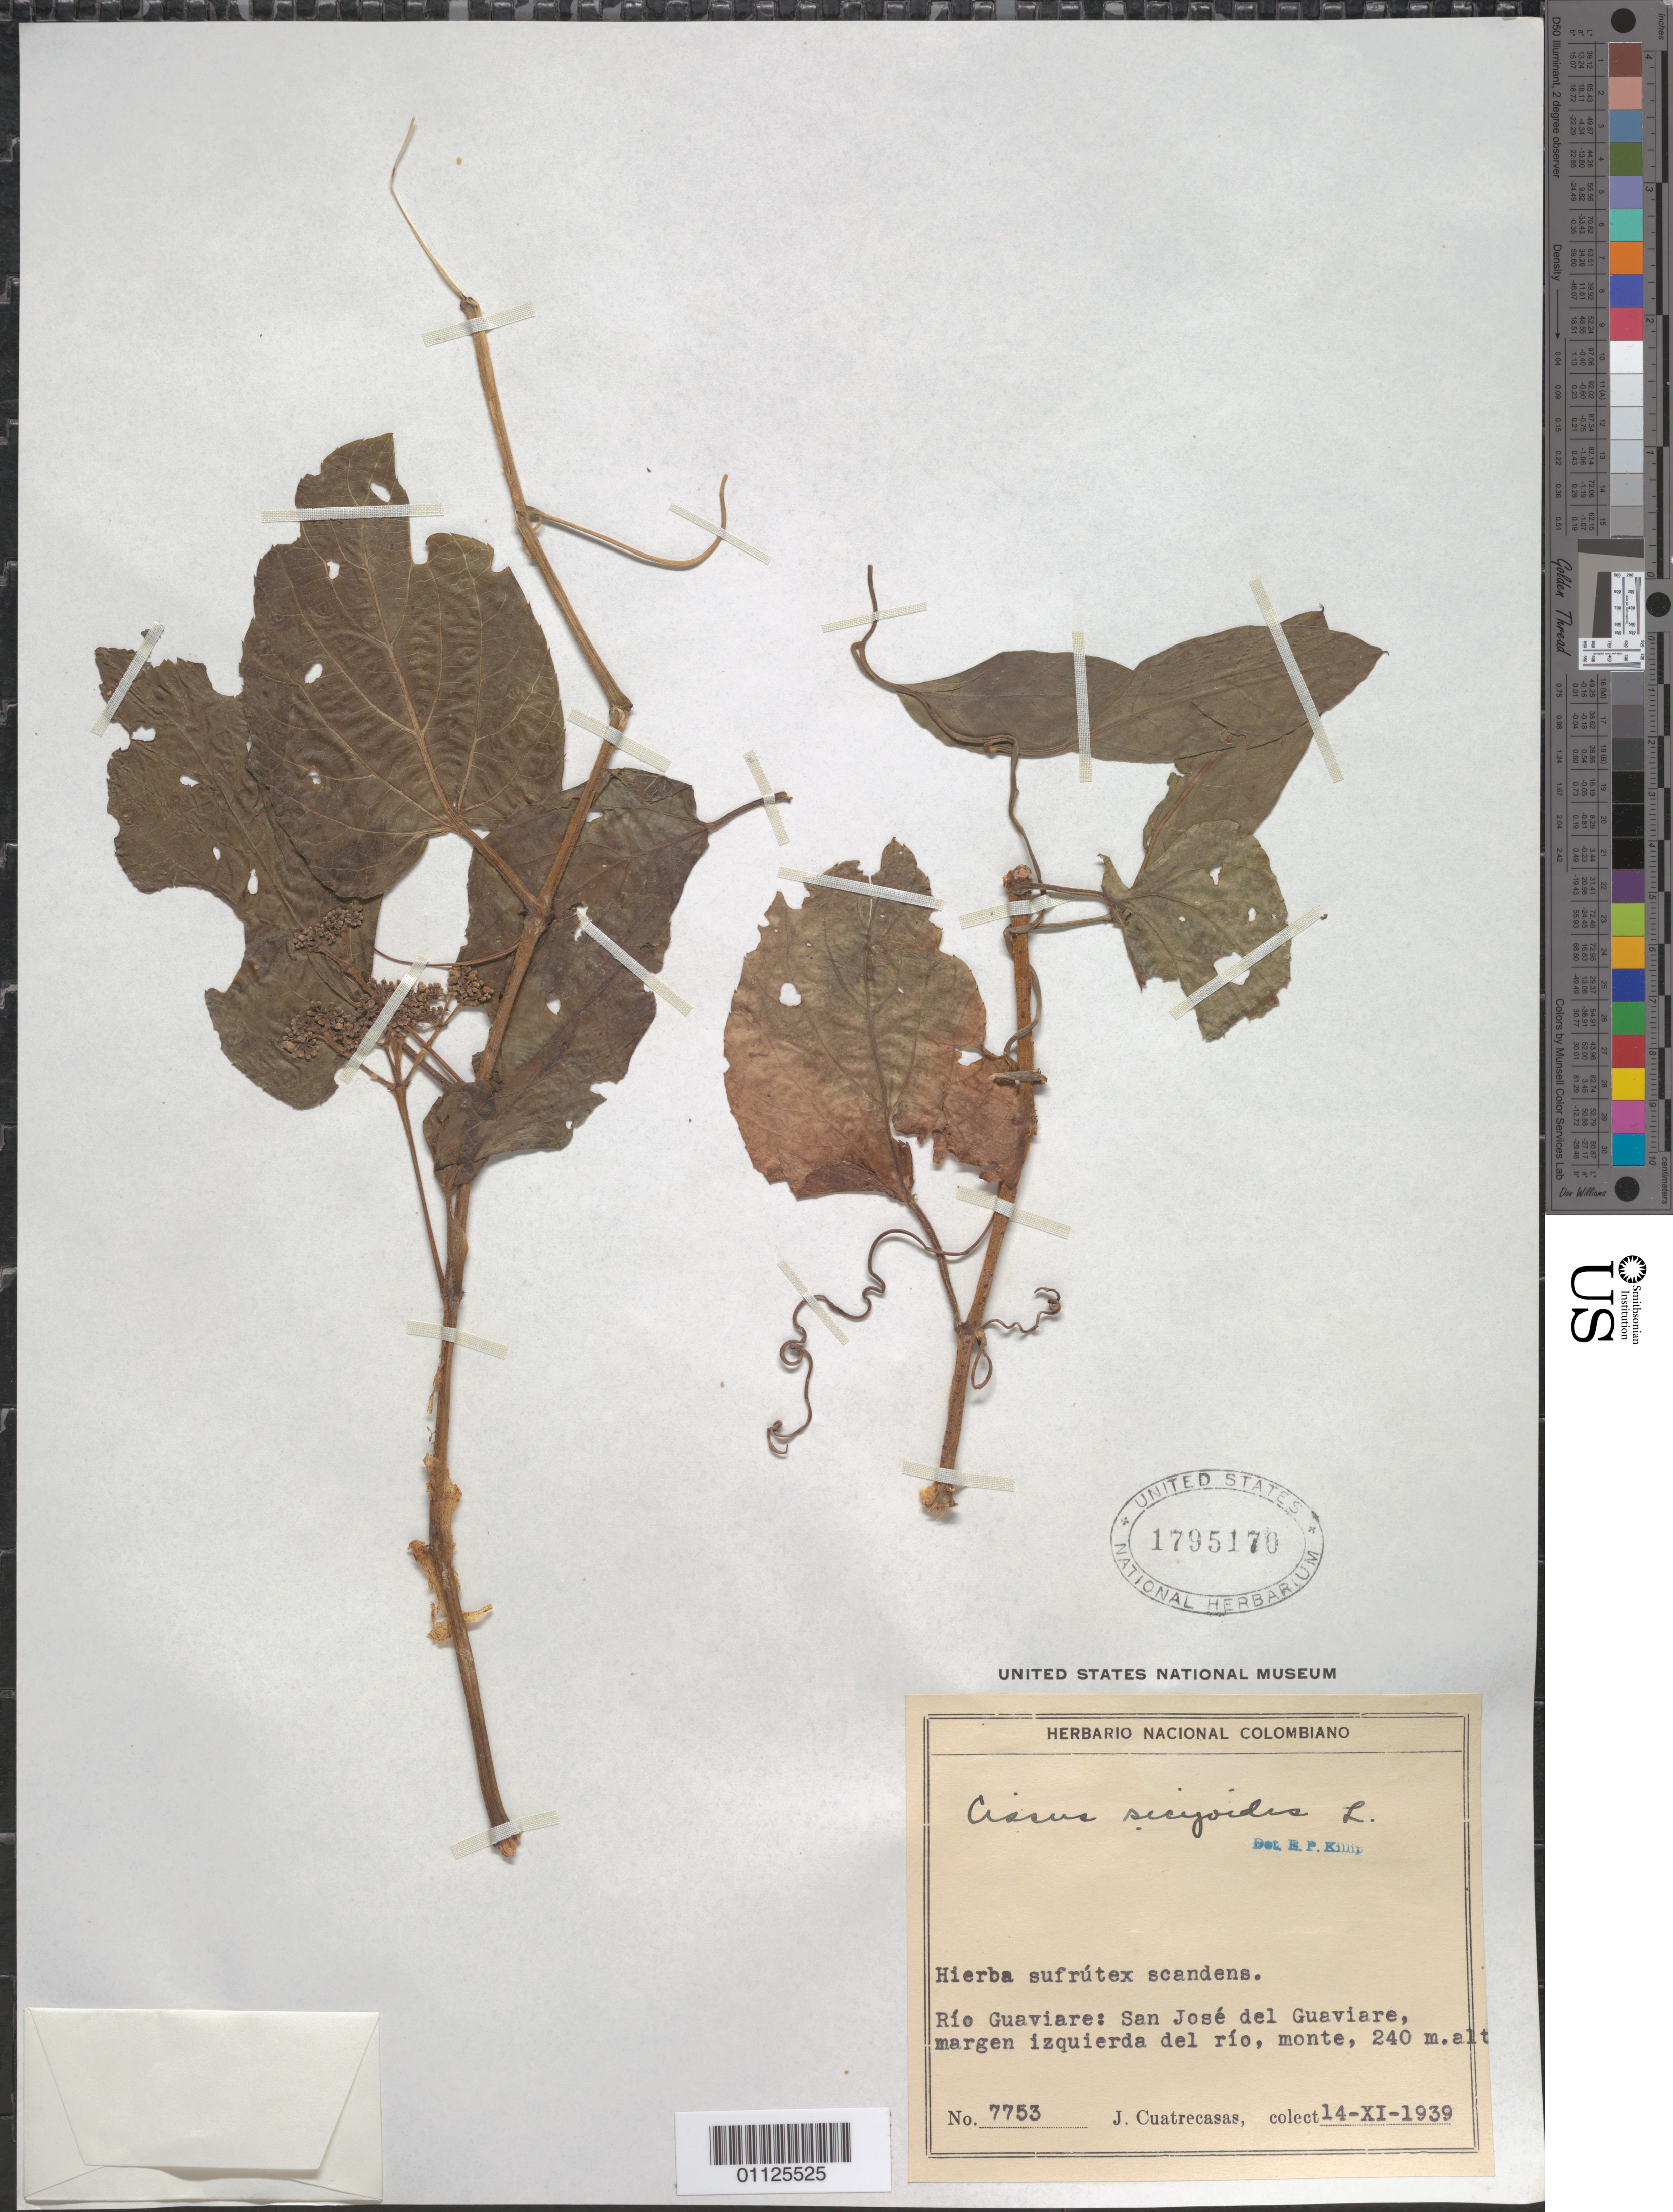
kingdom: Plantae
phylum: Tracheophyta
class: Magnoliopsida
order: Vitales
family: Vitaceae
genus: Cissus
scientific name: Cissus verticillata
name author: (L.) Nicolson & C.E. Jarvis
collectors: J. Cuatrecasas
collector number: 7753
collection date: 1939-11-14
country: Colombia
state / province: Guaviare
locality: Rio Guaviare: San Jose del Guaviare, margen izquierda del rio, monte.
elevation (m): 240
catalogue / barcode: US 1795170